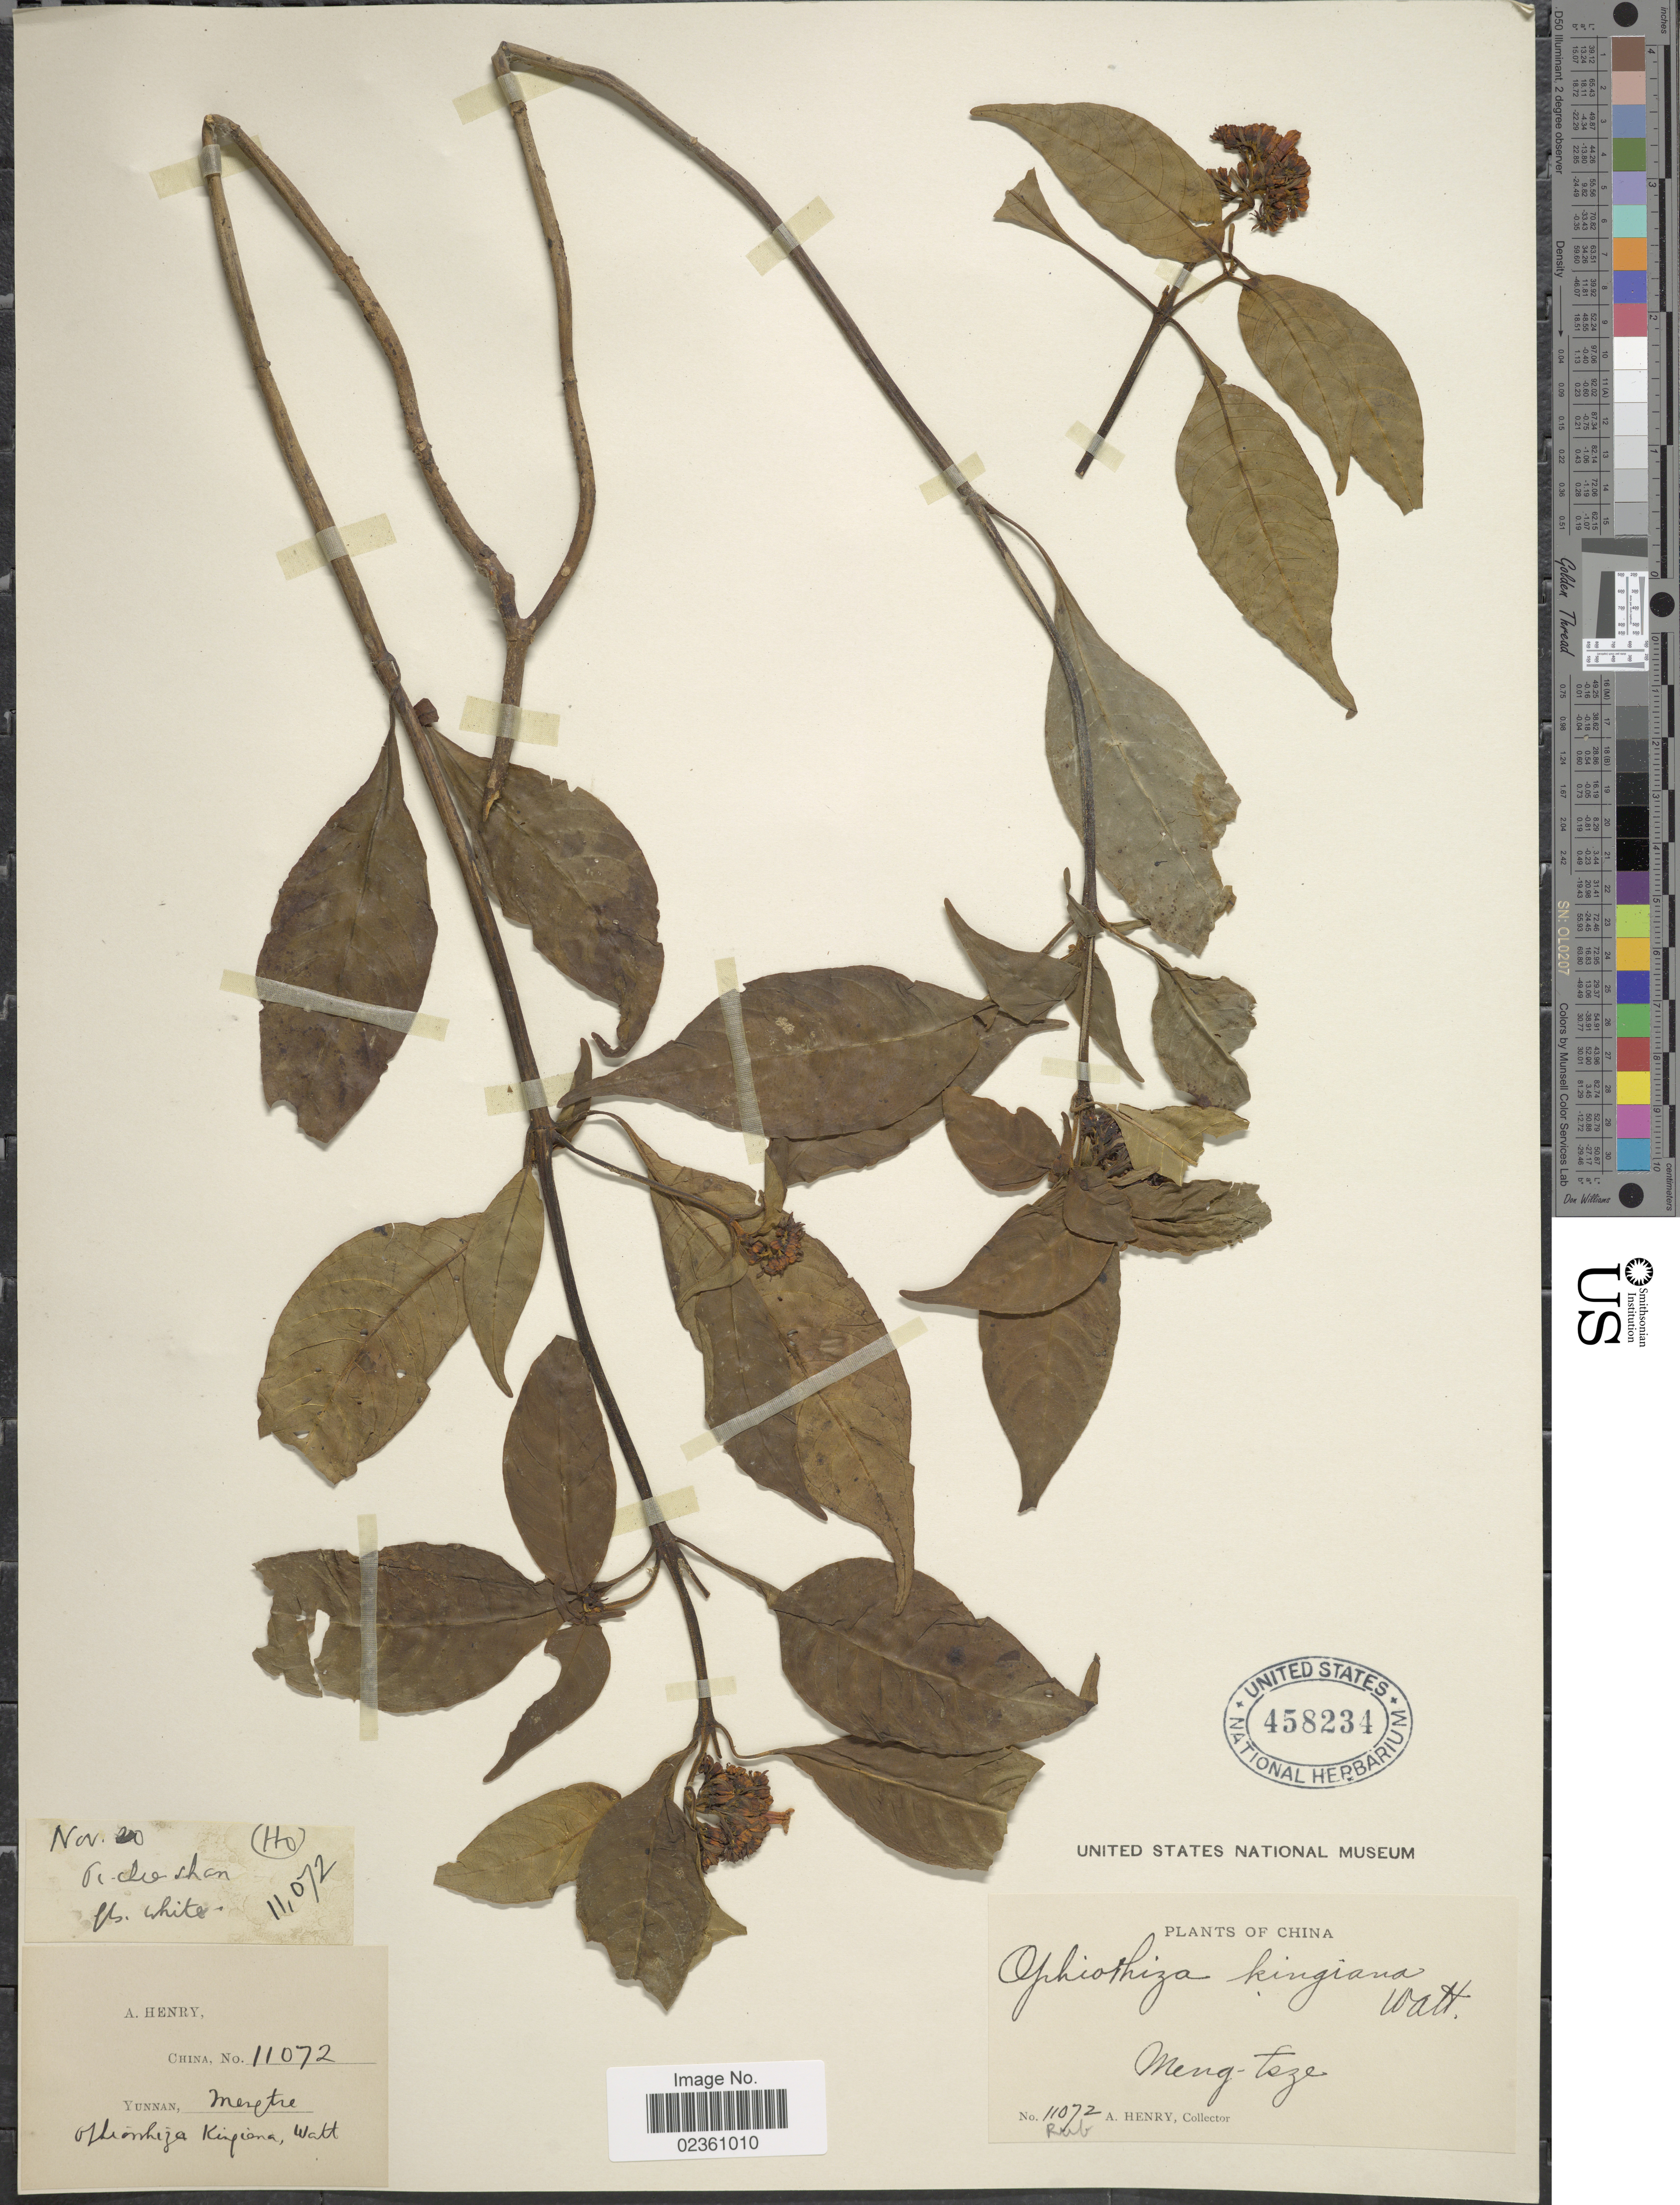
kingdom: Plantae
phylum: Tracheophyta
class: Magnoliopsida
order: Gentianales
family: Rubiaceae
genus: Ophiorrhiza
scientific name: Ophiorrhiza kingiana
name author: Ridl.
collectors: A. Henry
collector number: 11072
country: China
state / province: Yunnan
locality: Meng-tsze. Pi Chia shan. Ho.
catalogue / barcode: US 458234